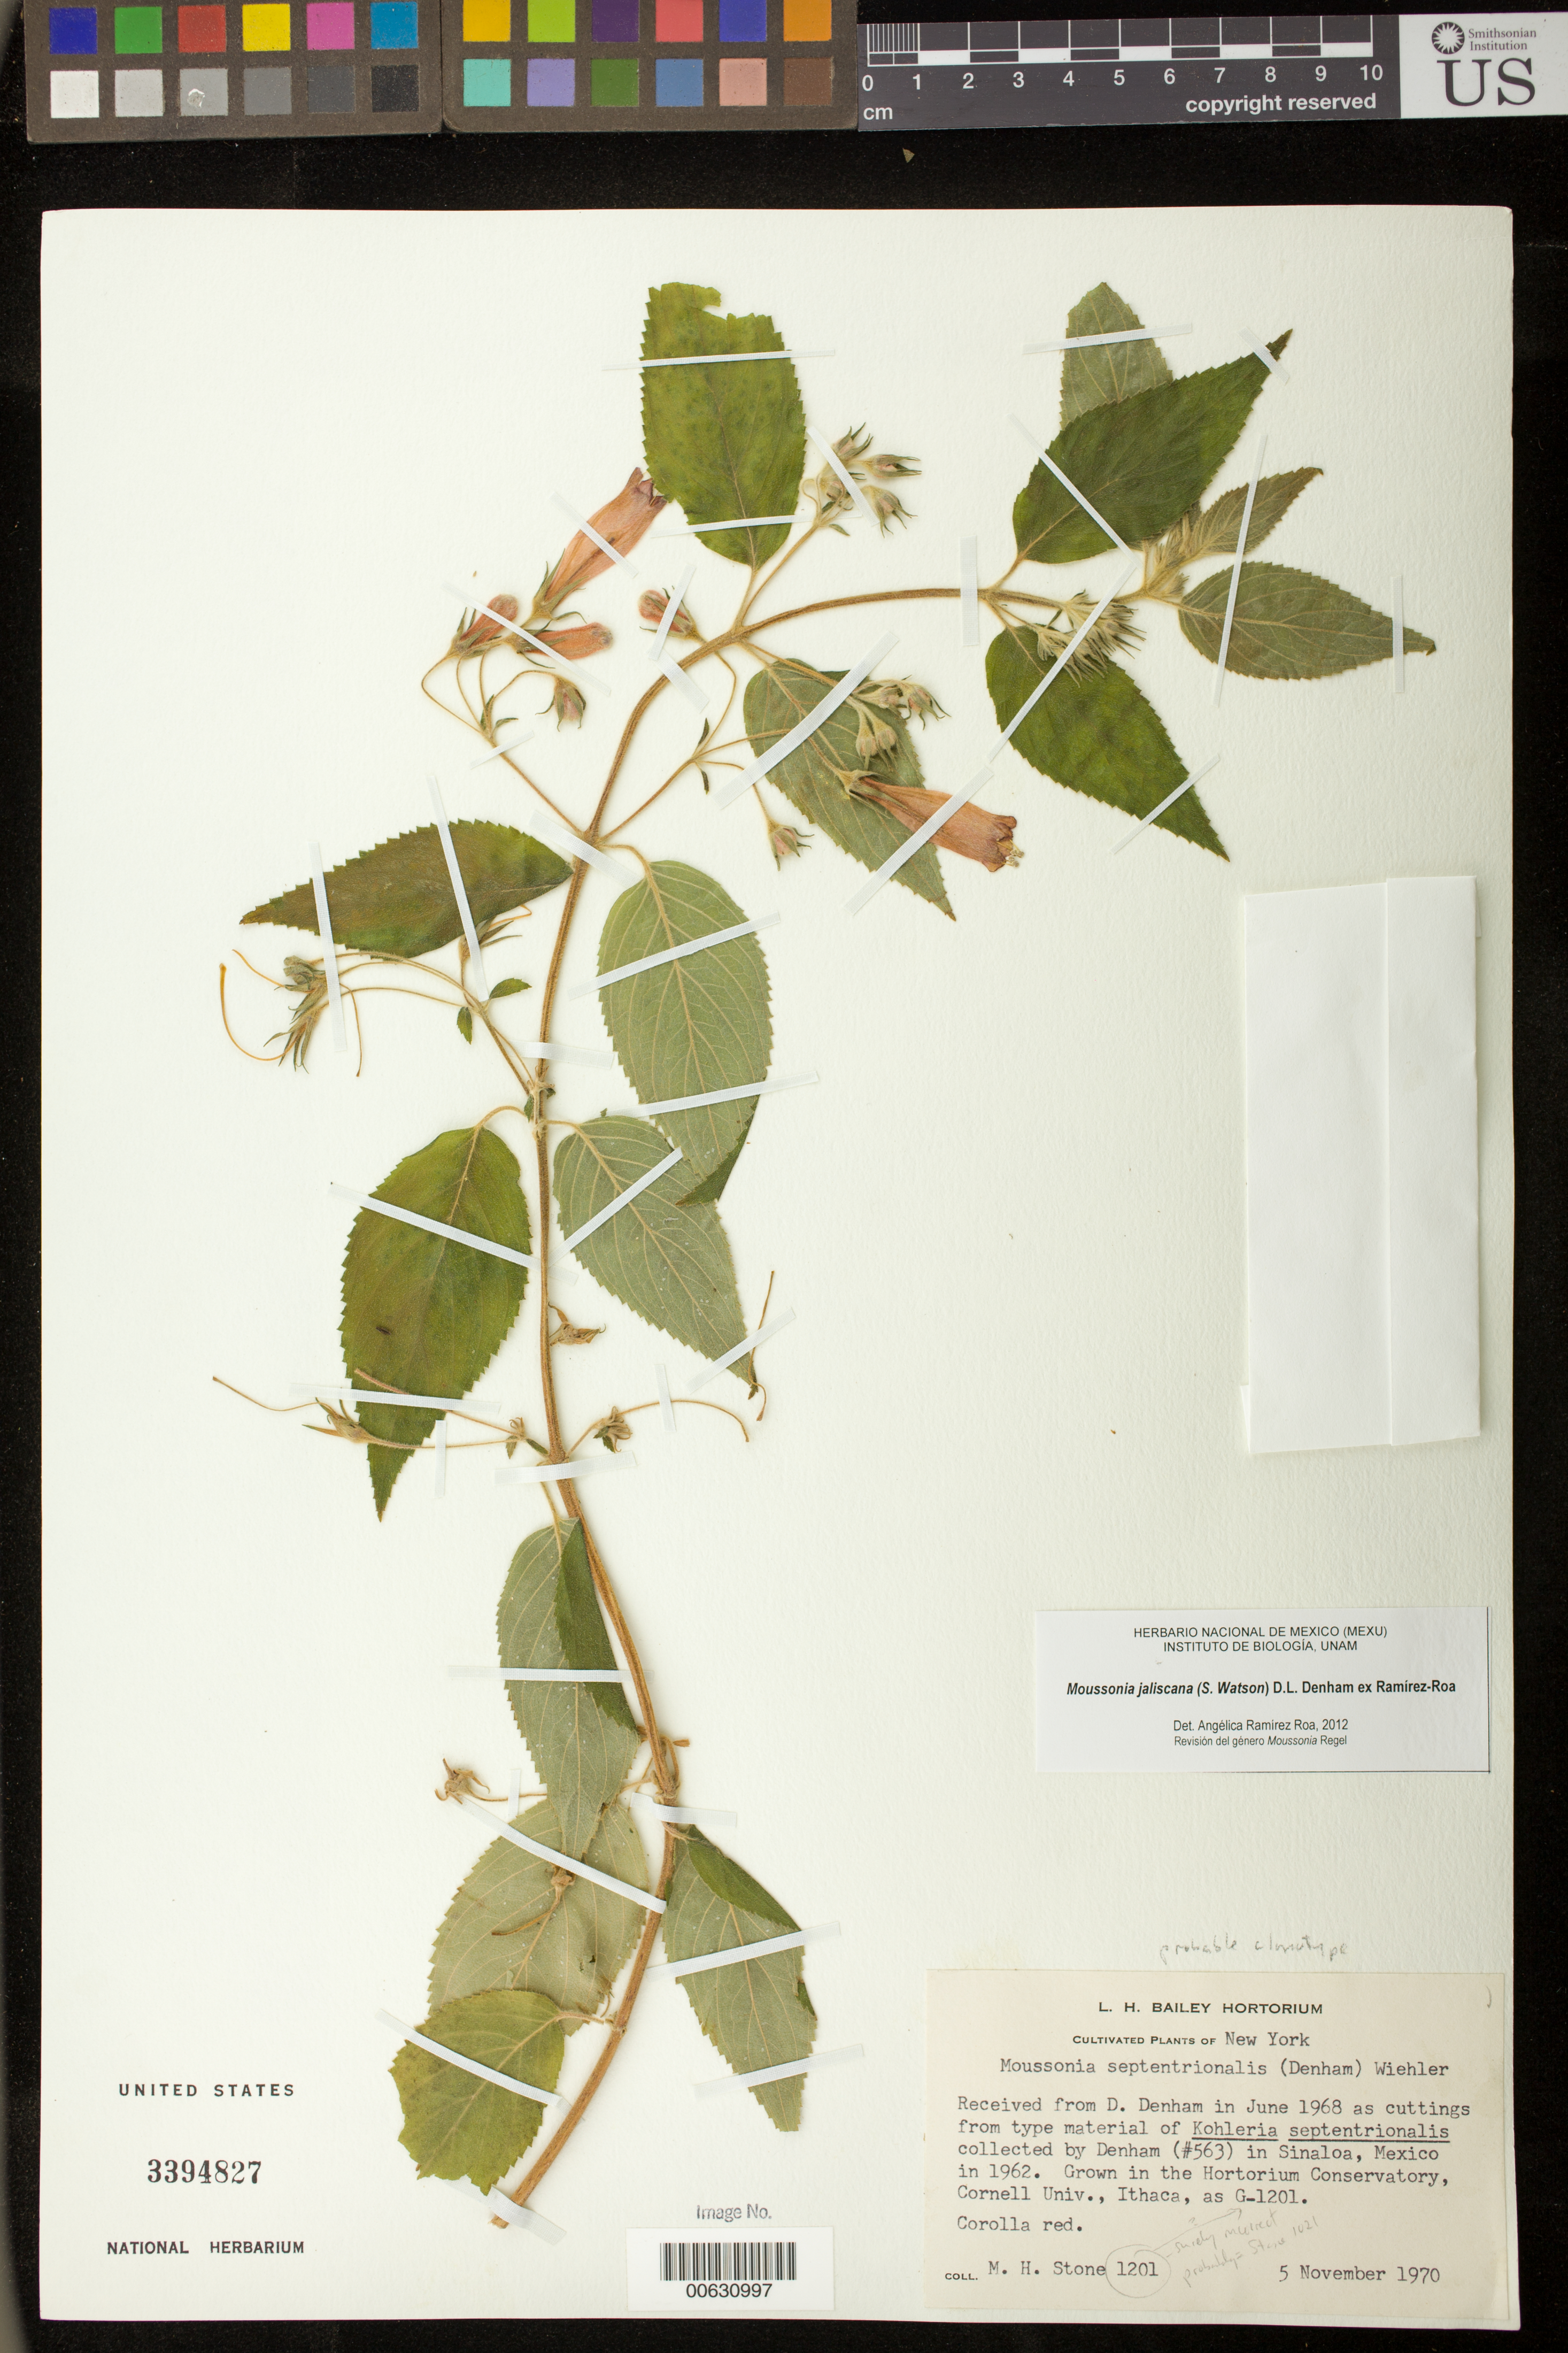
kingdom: Plantae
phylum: Tracheophyta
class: Magnoliopsida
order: Lamiales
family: Gesneriaceae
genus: Moussonia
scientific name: Moussonia jaliscana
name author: (S. Watson) D.L. Denham ex Ram.-Roa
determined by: Ramírez-Roa, A.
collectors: M. Stone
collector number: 1201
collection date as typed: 05 Nov 1970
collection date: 1970-11-05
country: Mexico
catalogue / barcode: US 3394827